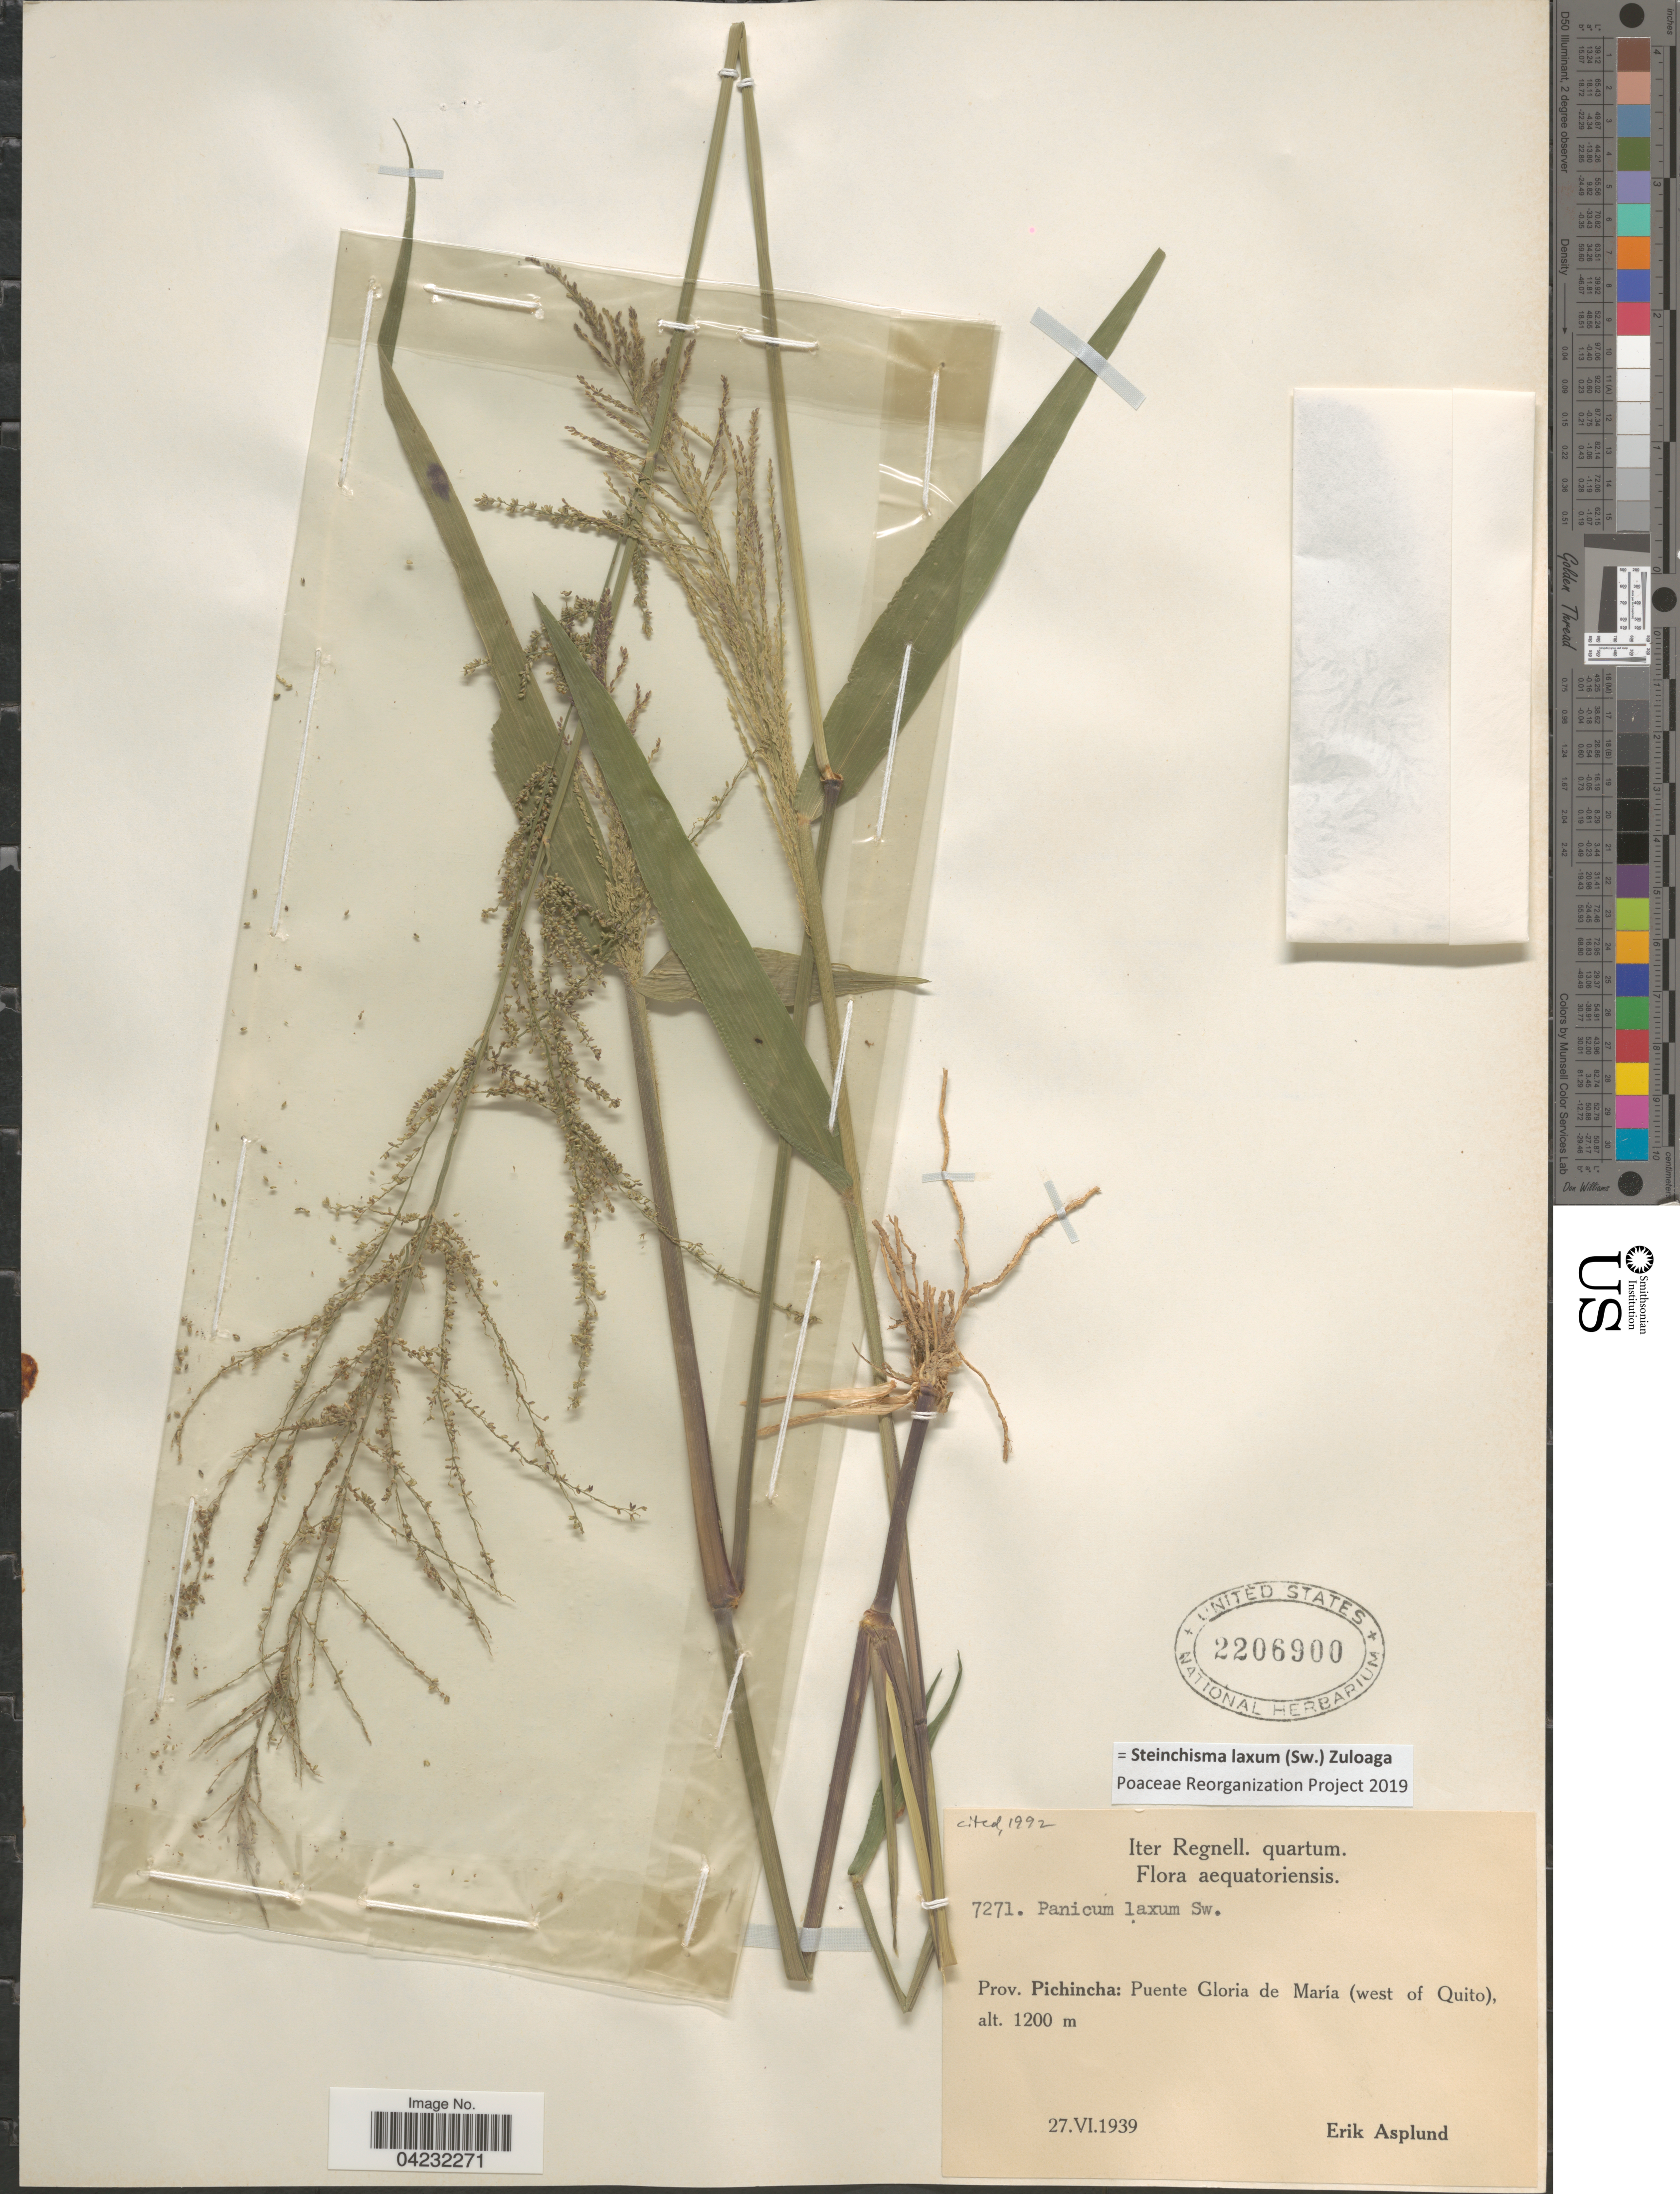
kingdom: Plantae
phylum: Tracheophyta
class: Liliopsida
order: Poales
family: Poaceae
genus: Steinchisma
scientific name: Steinchisma laxum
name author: (Sw.) Zuloaga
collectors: E. Asplund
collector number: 7271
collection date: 1939-06-27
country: Ecuador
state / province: Pichincha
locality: Iter Regnell. quartum. Aequatoriensis. Puente Gloria de María (west of Quito).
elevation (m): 1200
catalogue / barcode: US 2206900